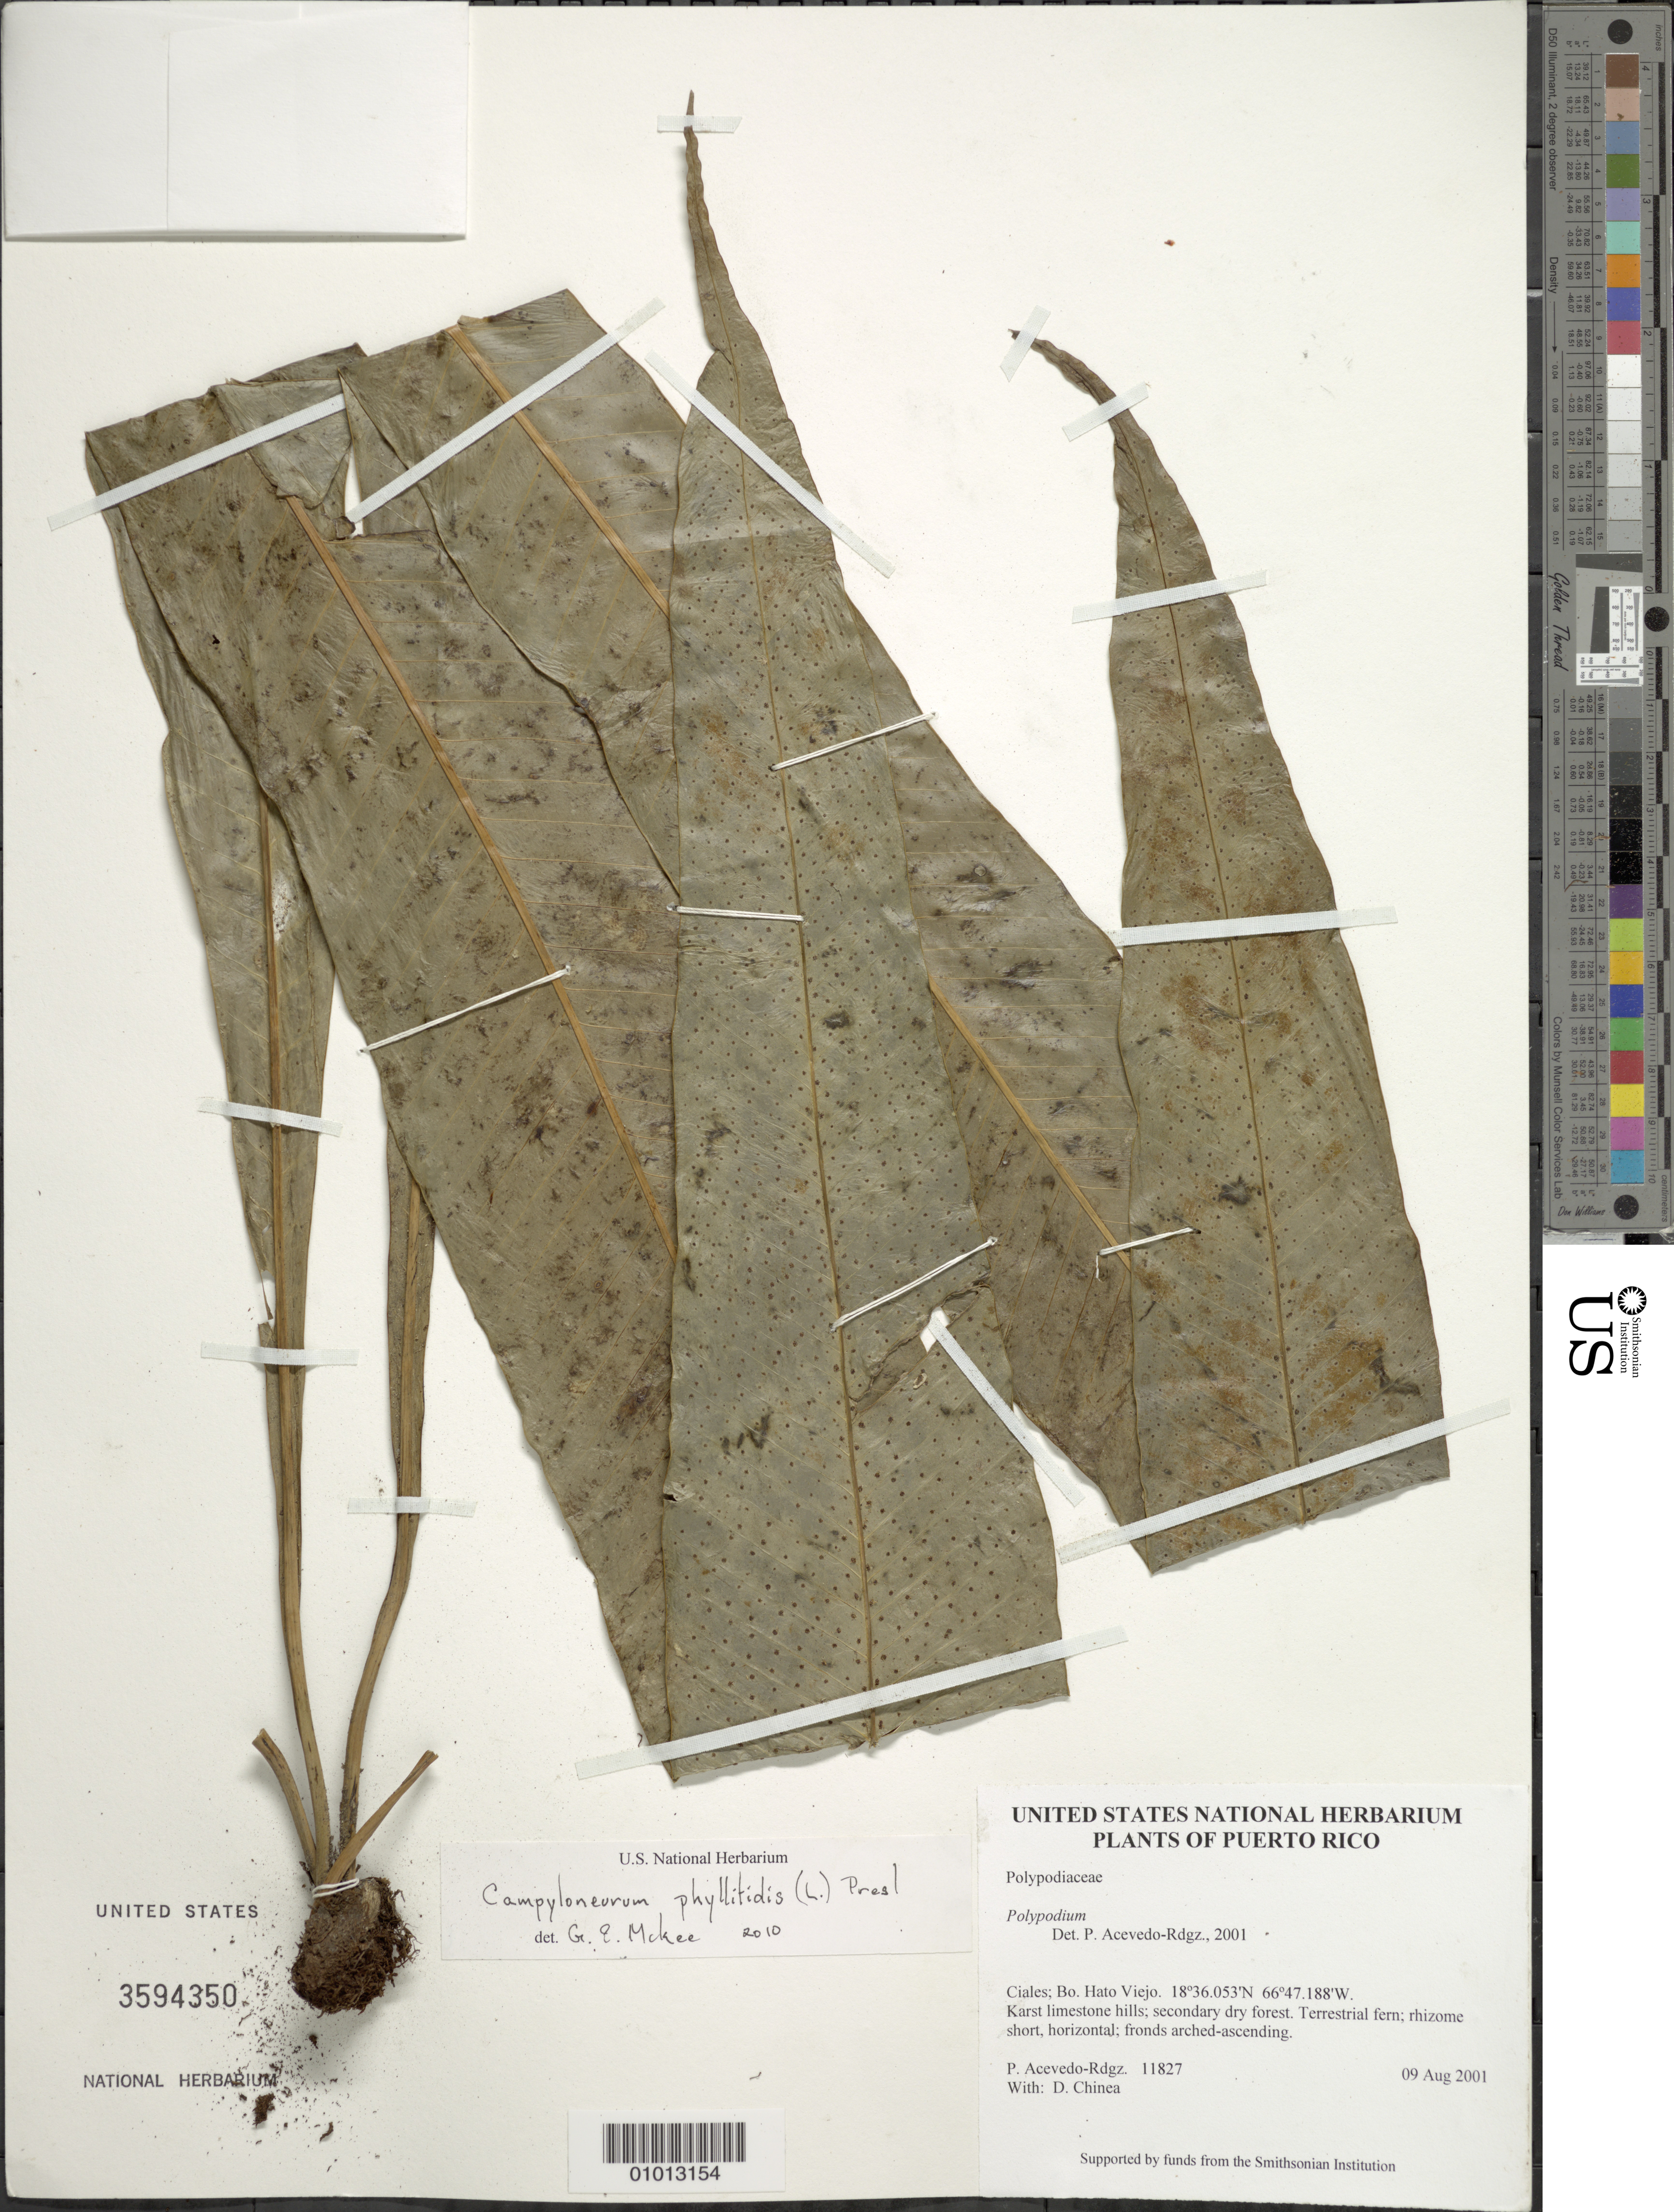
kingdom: Plantae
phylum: Tracheophyta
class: Polypodiopsida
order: Polypodiales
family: Polypodiaceae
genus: Campyloneurum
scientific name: Campyloneurum phyllitidis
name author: (L.) C. Presl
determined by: McKee, G. S., (US), NMNH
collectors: P. Acevedo-Rodr. & D. Chinea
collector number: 11827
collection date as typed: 09 Aug 2001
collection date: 2001-08-09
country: Puerto Rico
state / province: Ciales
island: Puerto Rico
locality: Ciales; Bo. Hato Viejo.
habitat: Karst limestone hills; secondary dry forest.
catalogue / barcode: US 3594350